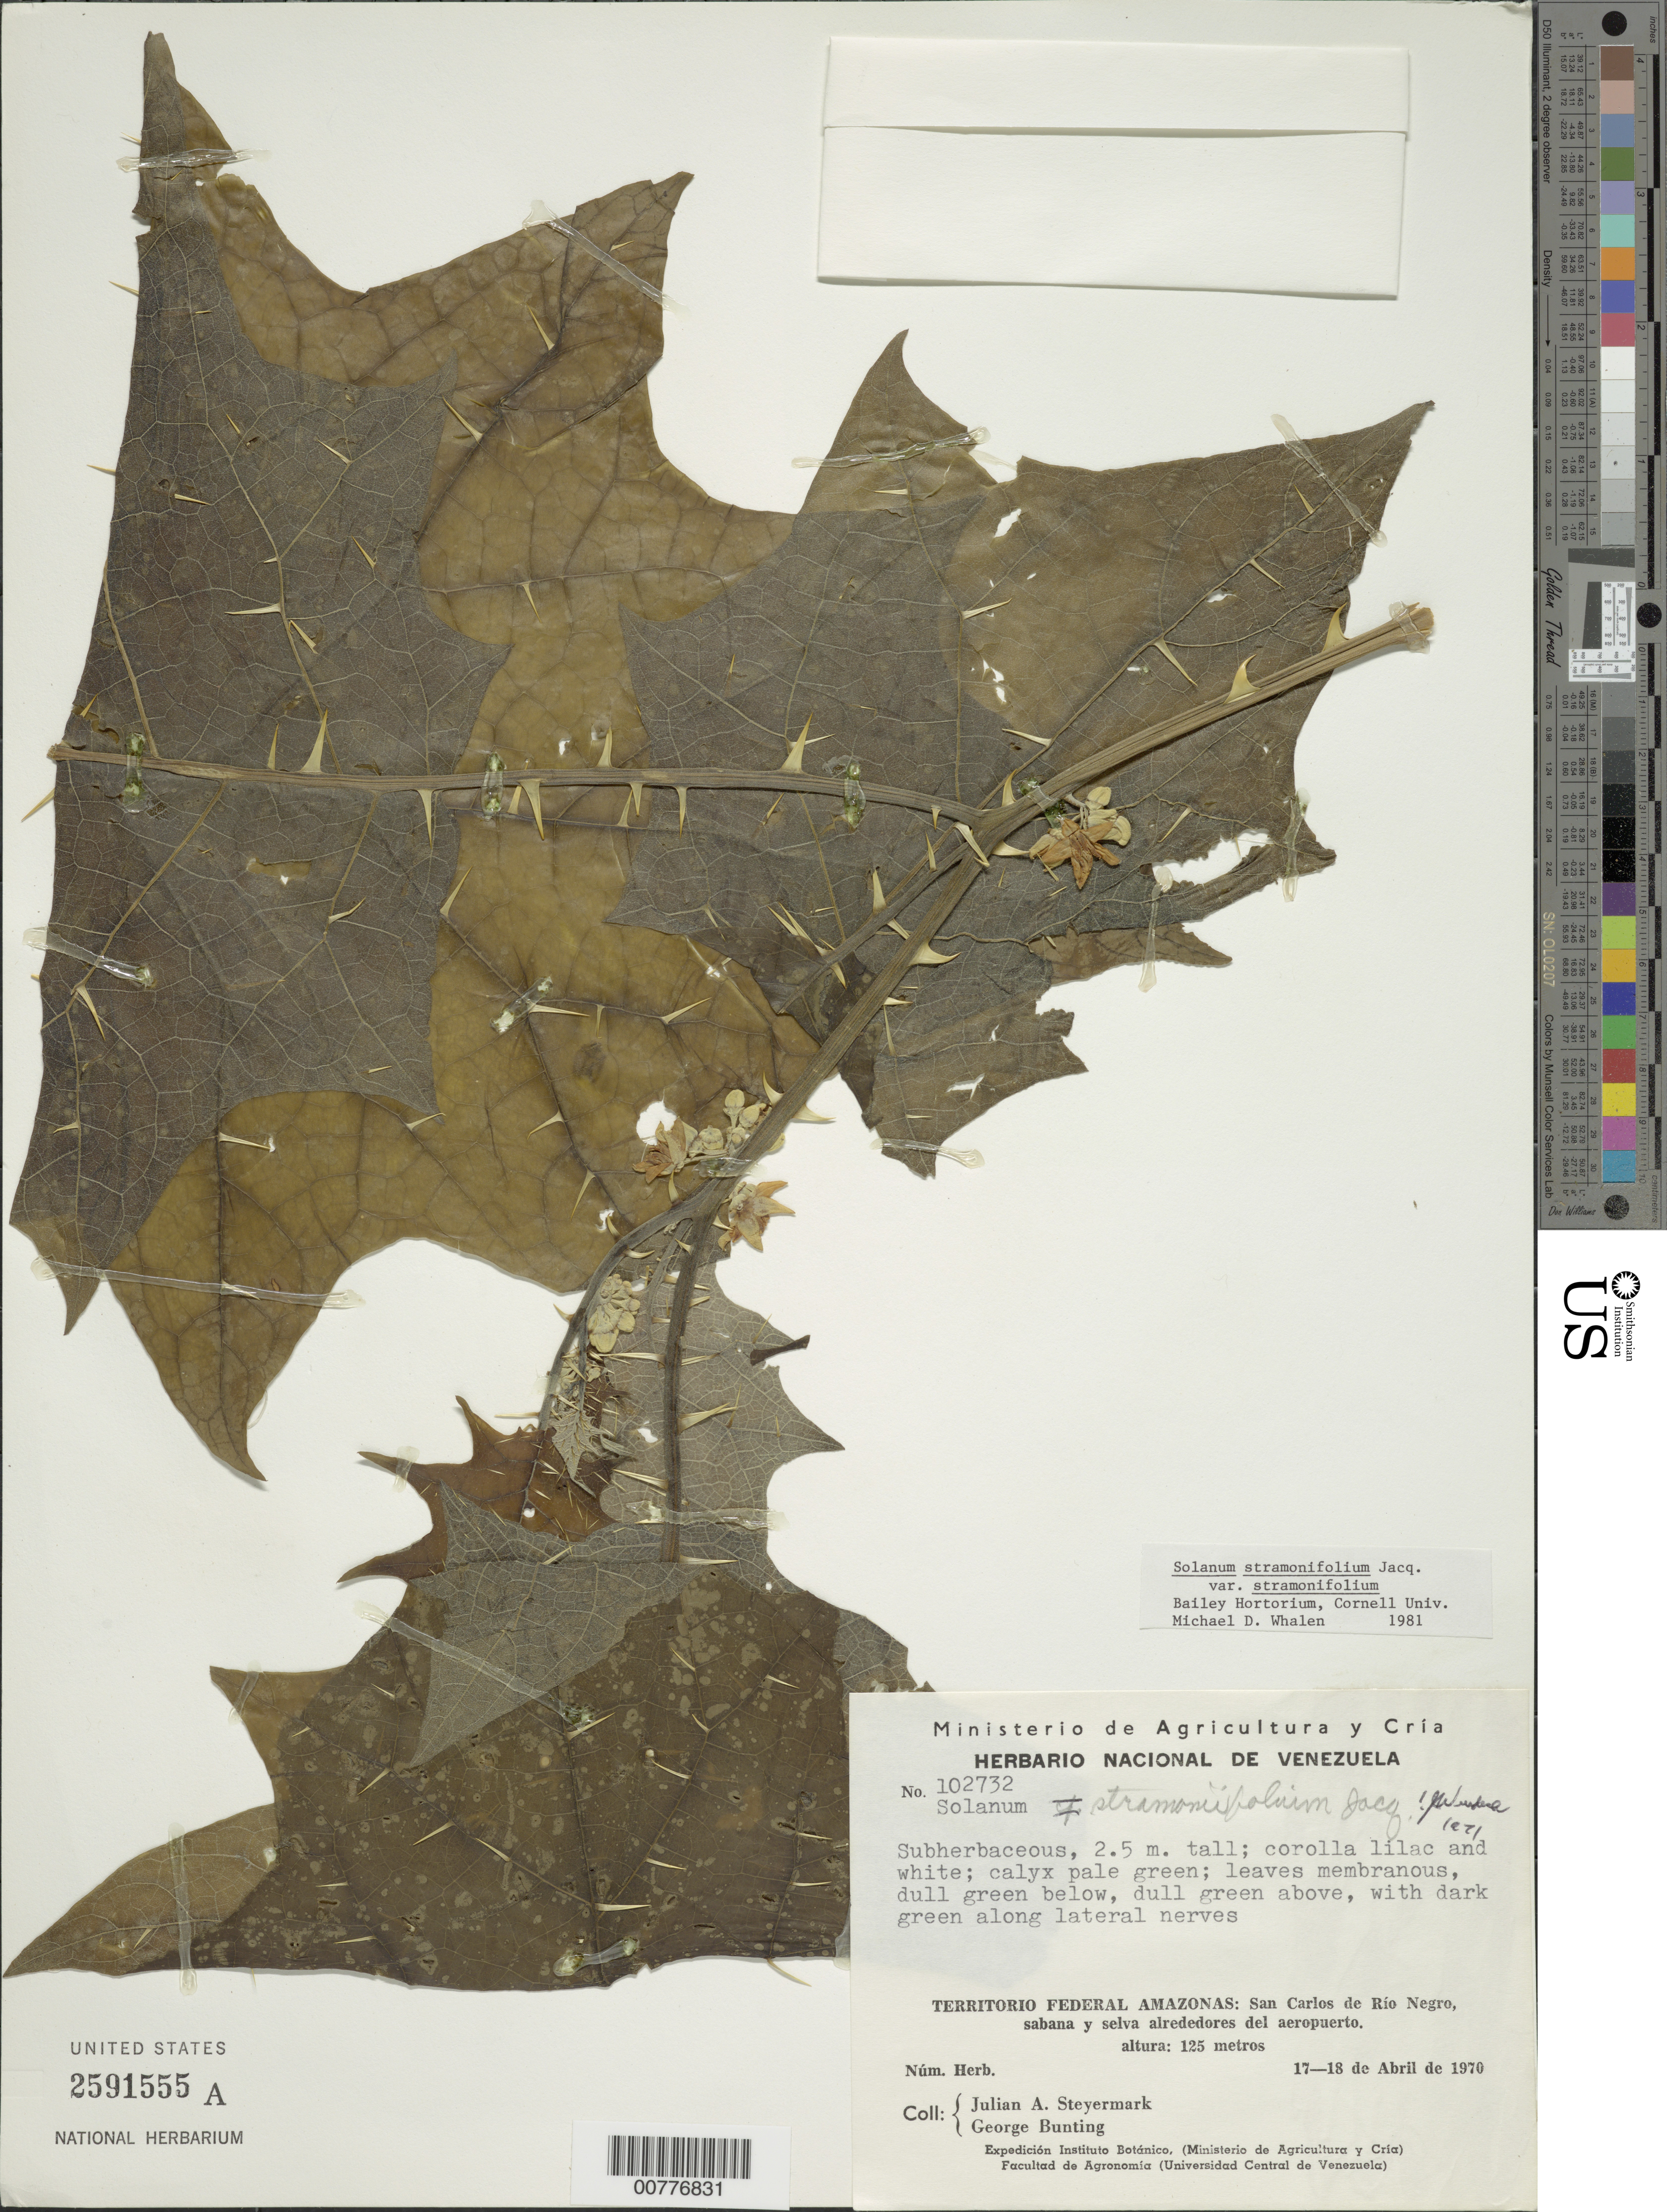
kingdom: Plantae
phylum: Tracheophyta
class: Magnoliopsida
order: Solanales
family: Solanaceae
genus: Solanum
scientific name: Solanum stramoniifolium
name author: Jacq.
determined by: Whalen, M. D.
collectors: J. Steyermark & G. S. Bunting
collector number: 102732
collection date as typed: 4 Apr 1970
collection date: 1970-04-04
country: Venezuela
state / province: Amazonas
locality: San Carlos de Río Negro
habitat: Savanna and forest, outskirts of airport.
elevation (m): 125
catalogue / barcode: US 2591555A